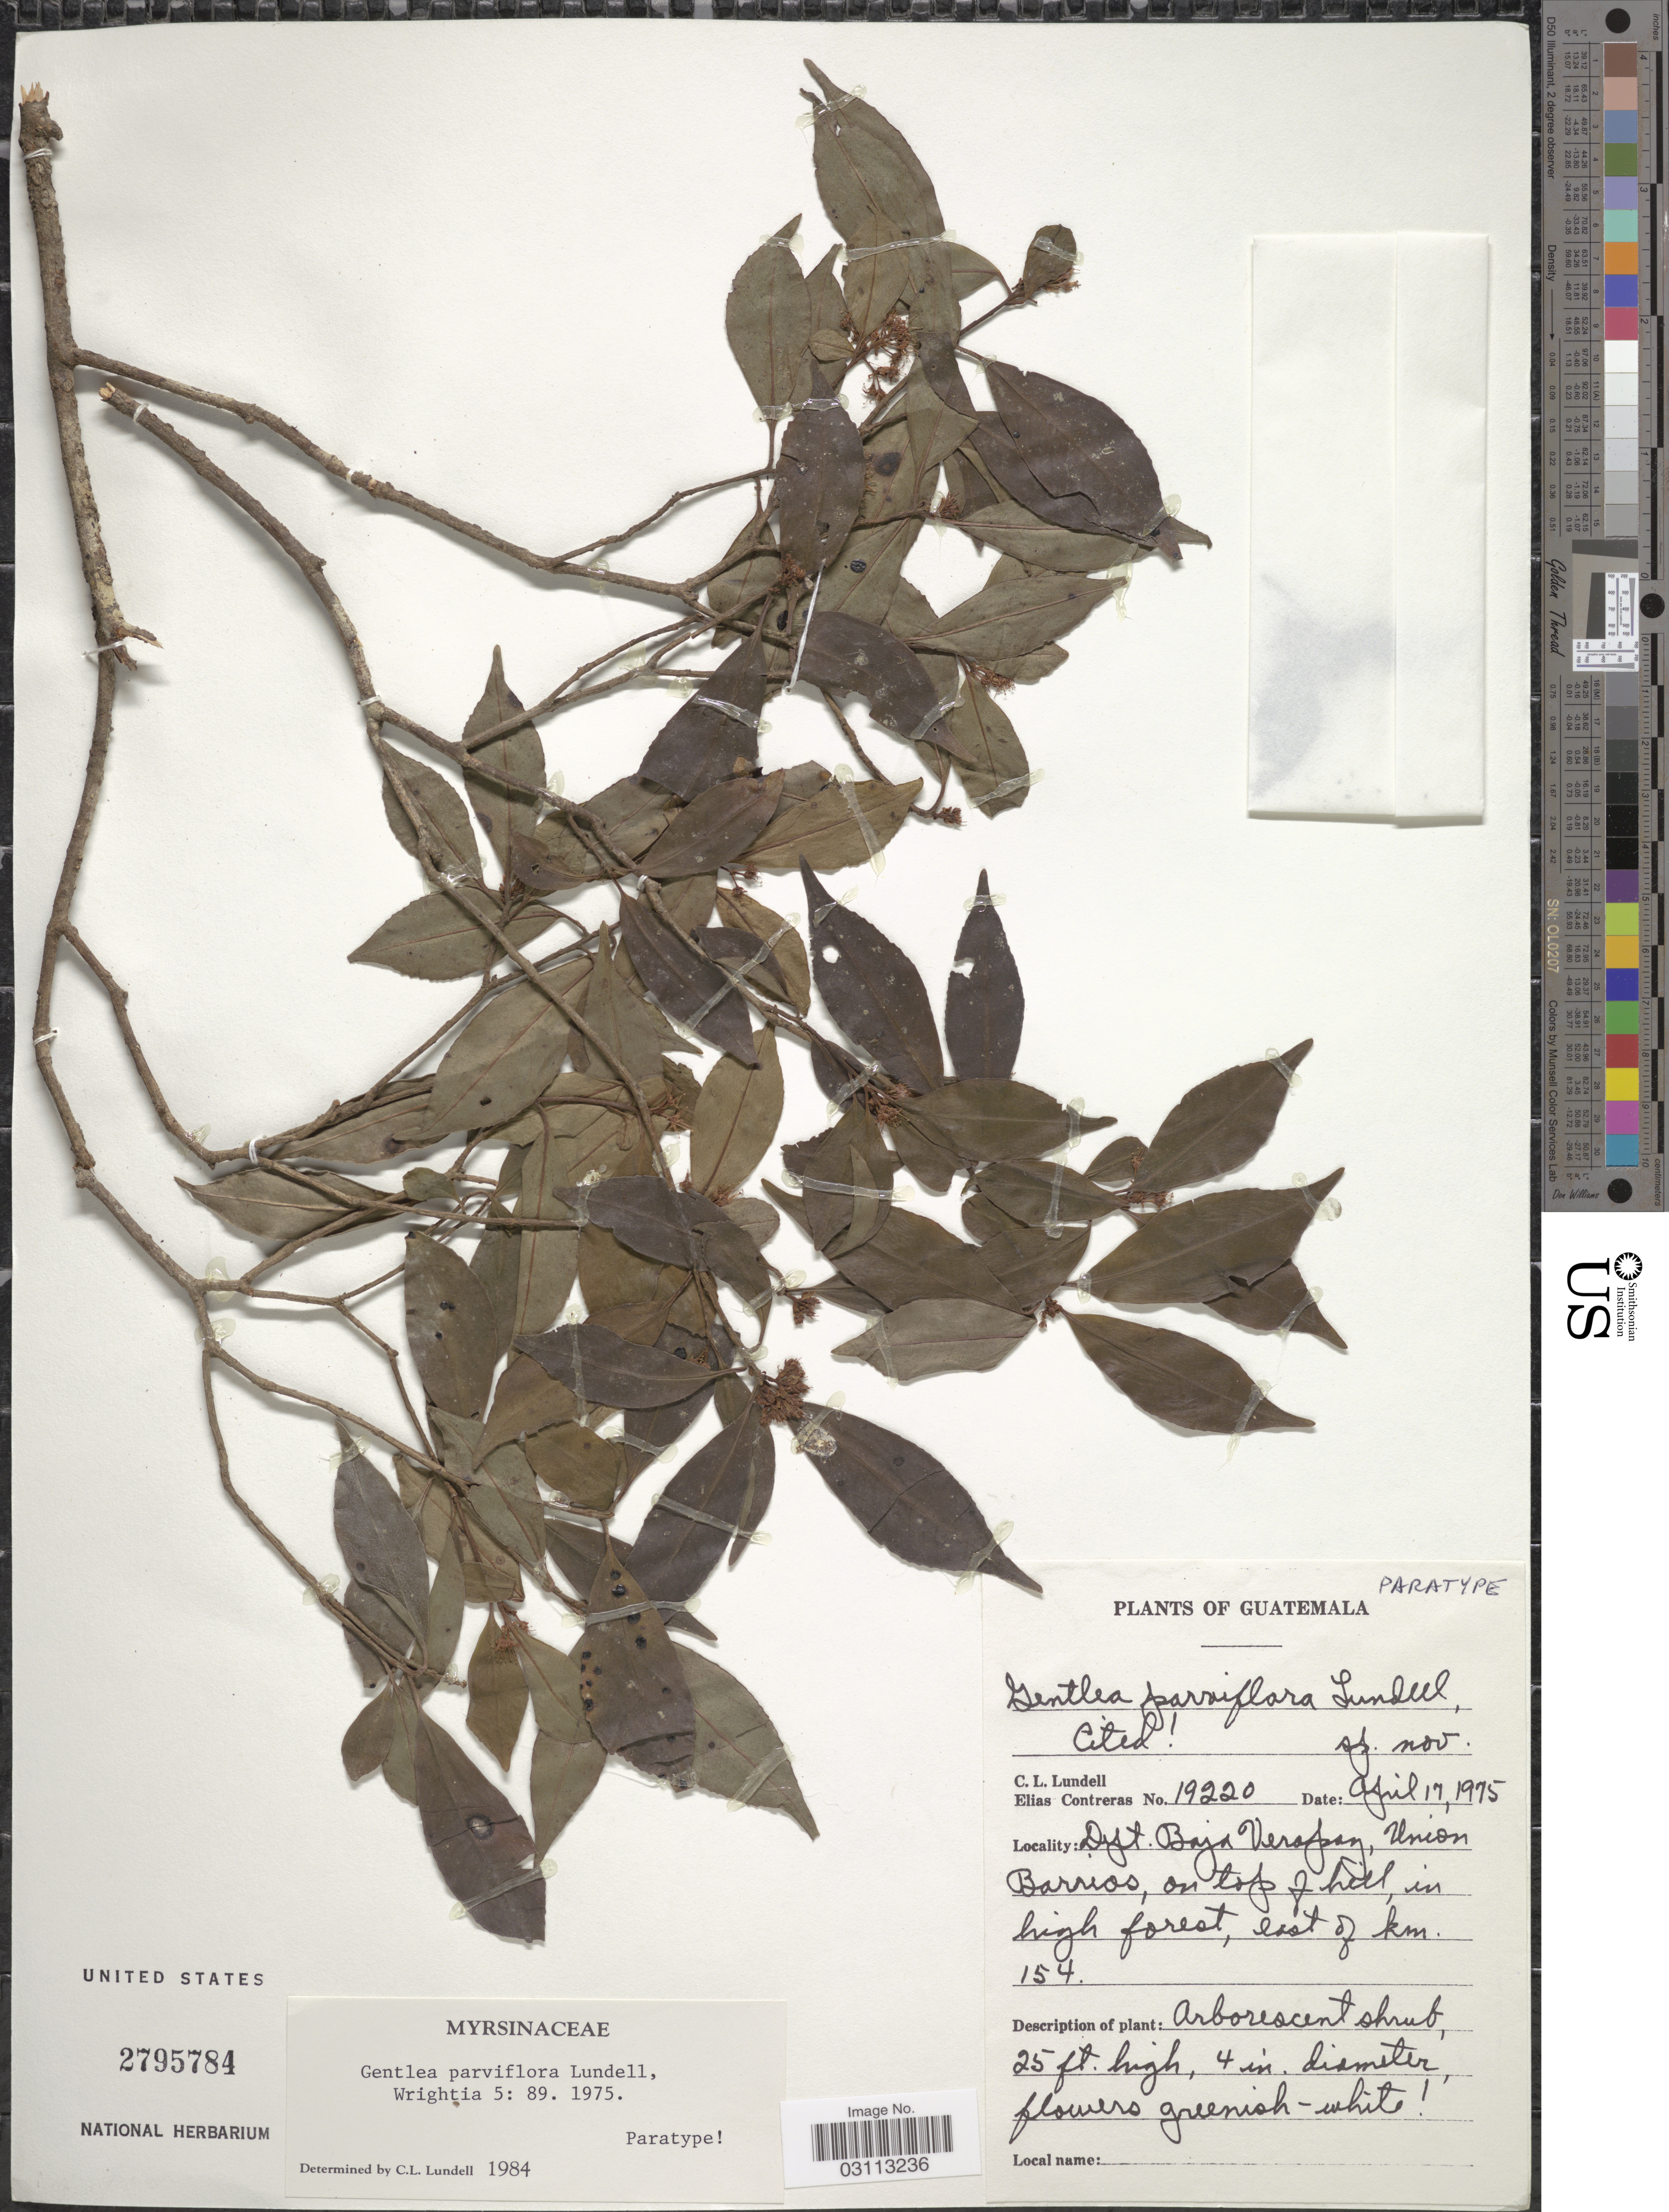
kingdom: Plantae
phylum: Tracheophyta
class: Magnoliopsida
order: Ericales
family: Primulaceae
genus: Gentlea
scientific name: Gentlea parviflora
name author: Lundell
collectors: C. L. Lundell & E. Contreras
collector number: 19220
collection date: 1975-04-17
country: Guatemala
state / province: Baja Verapaz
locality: Dept. Baja Verapaz, Union Barrios, on top of hill, in high forest, east of km. 154.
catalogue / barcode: US 2795784